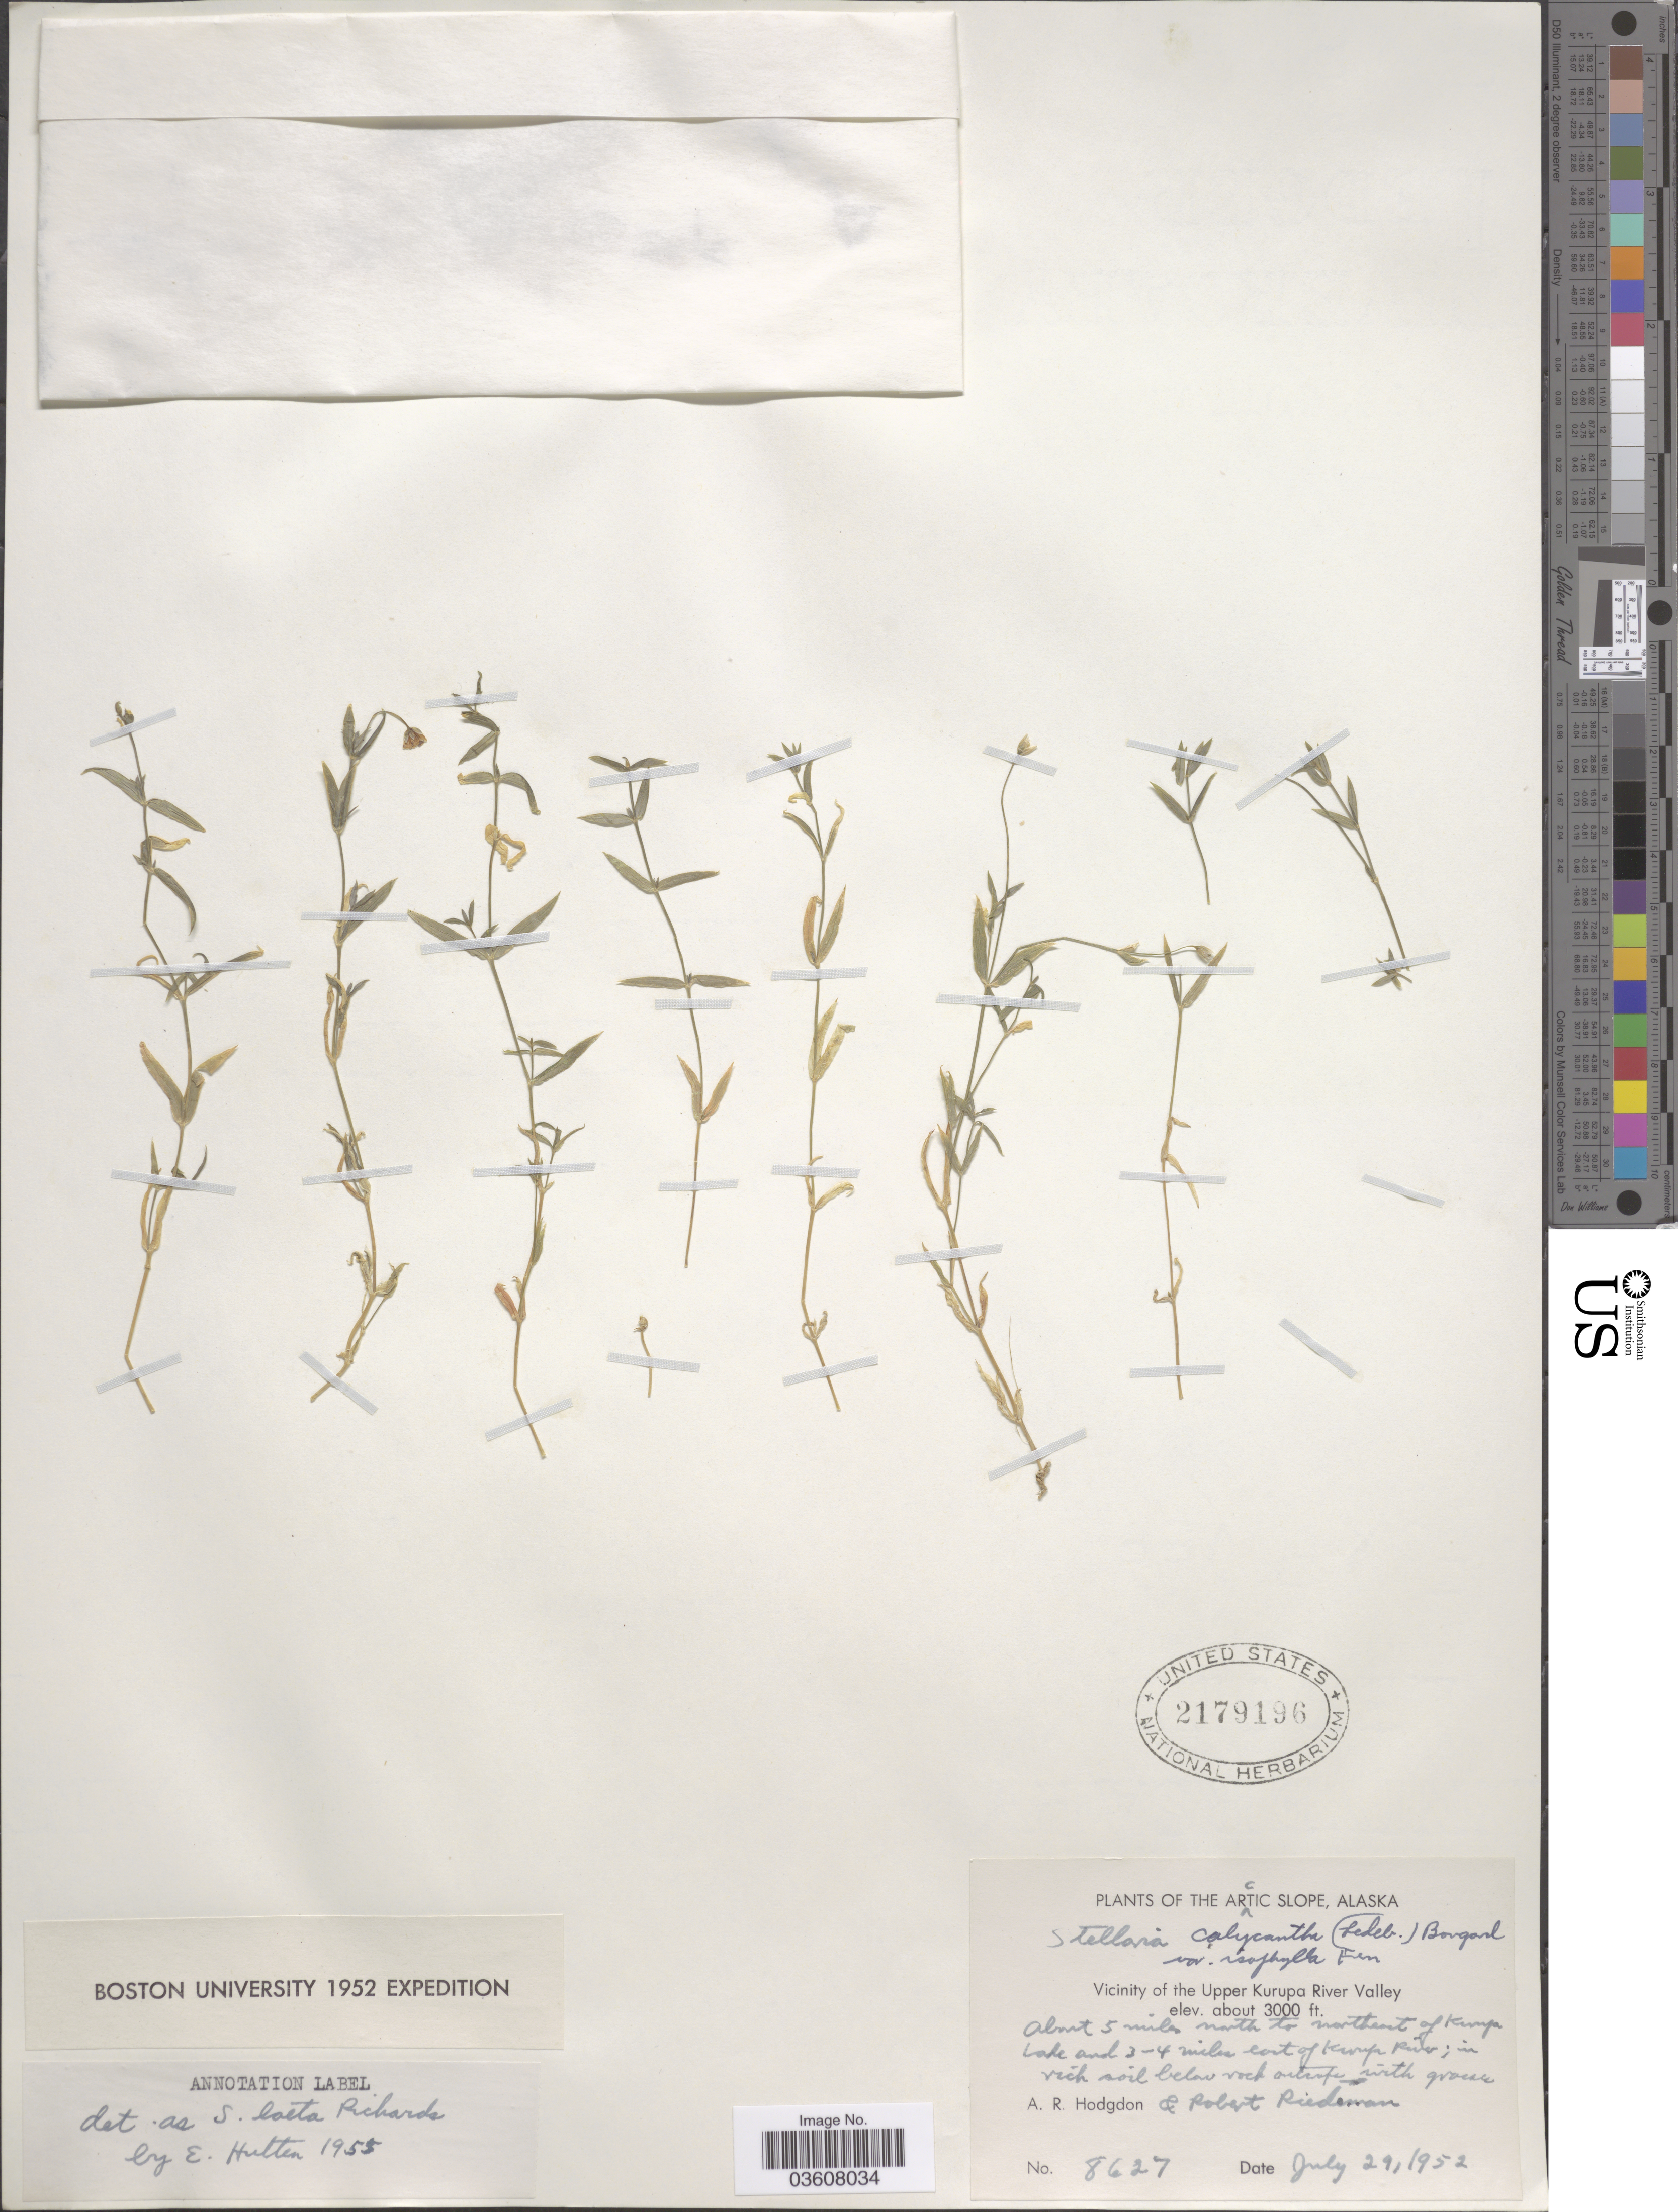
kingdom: Plantae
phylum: Tracheophyta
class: Magnoliopsida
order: Caryophyllales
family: Caryophyllaceae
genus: Stellaria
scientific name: Stellaria calycantha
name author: (Ledeb.) Bong.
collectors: A. R. Hodgdon & R. Riedeman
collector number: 8627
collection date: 1952-07-29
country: United States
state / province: Alaska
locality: The Arctic slope. Vicinity of the Upper Kurupa River Valley. About 5 miles north to northeast of Kurupa Lake and 3-4 miles east of Kurupa River.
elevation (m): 914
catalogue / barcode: US 2179196